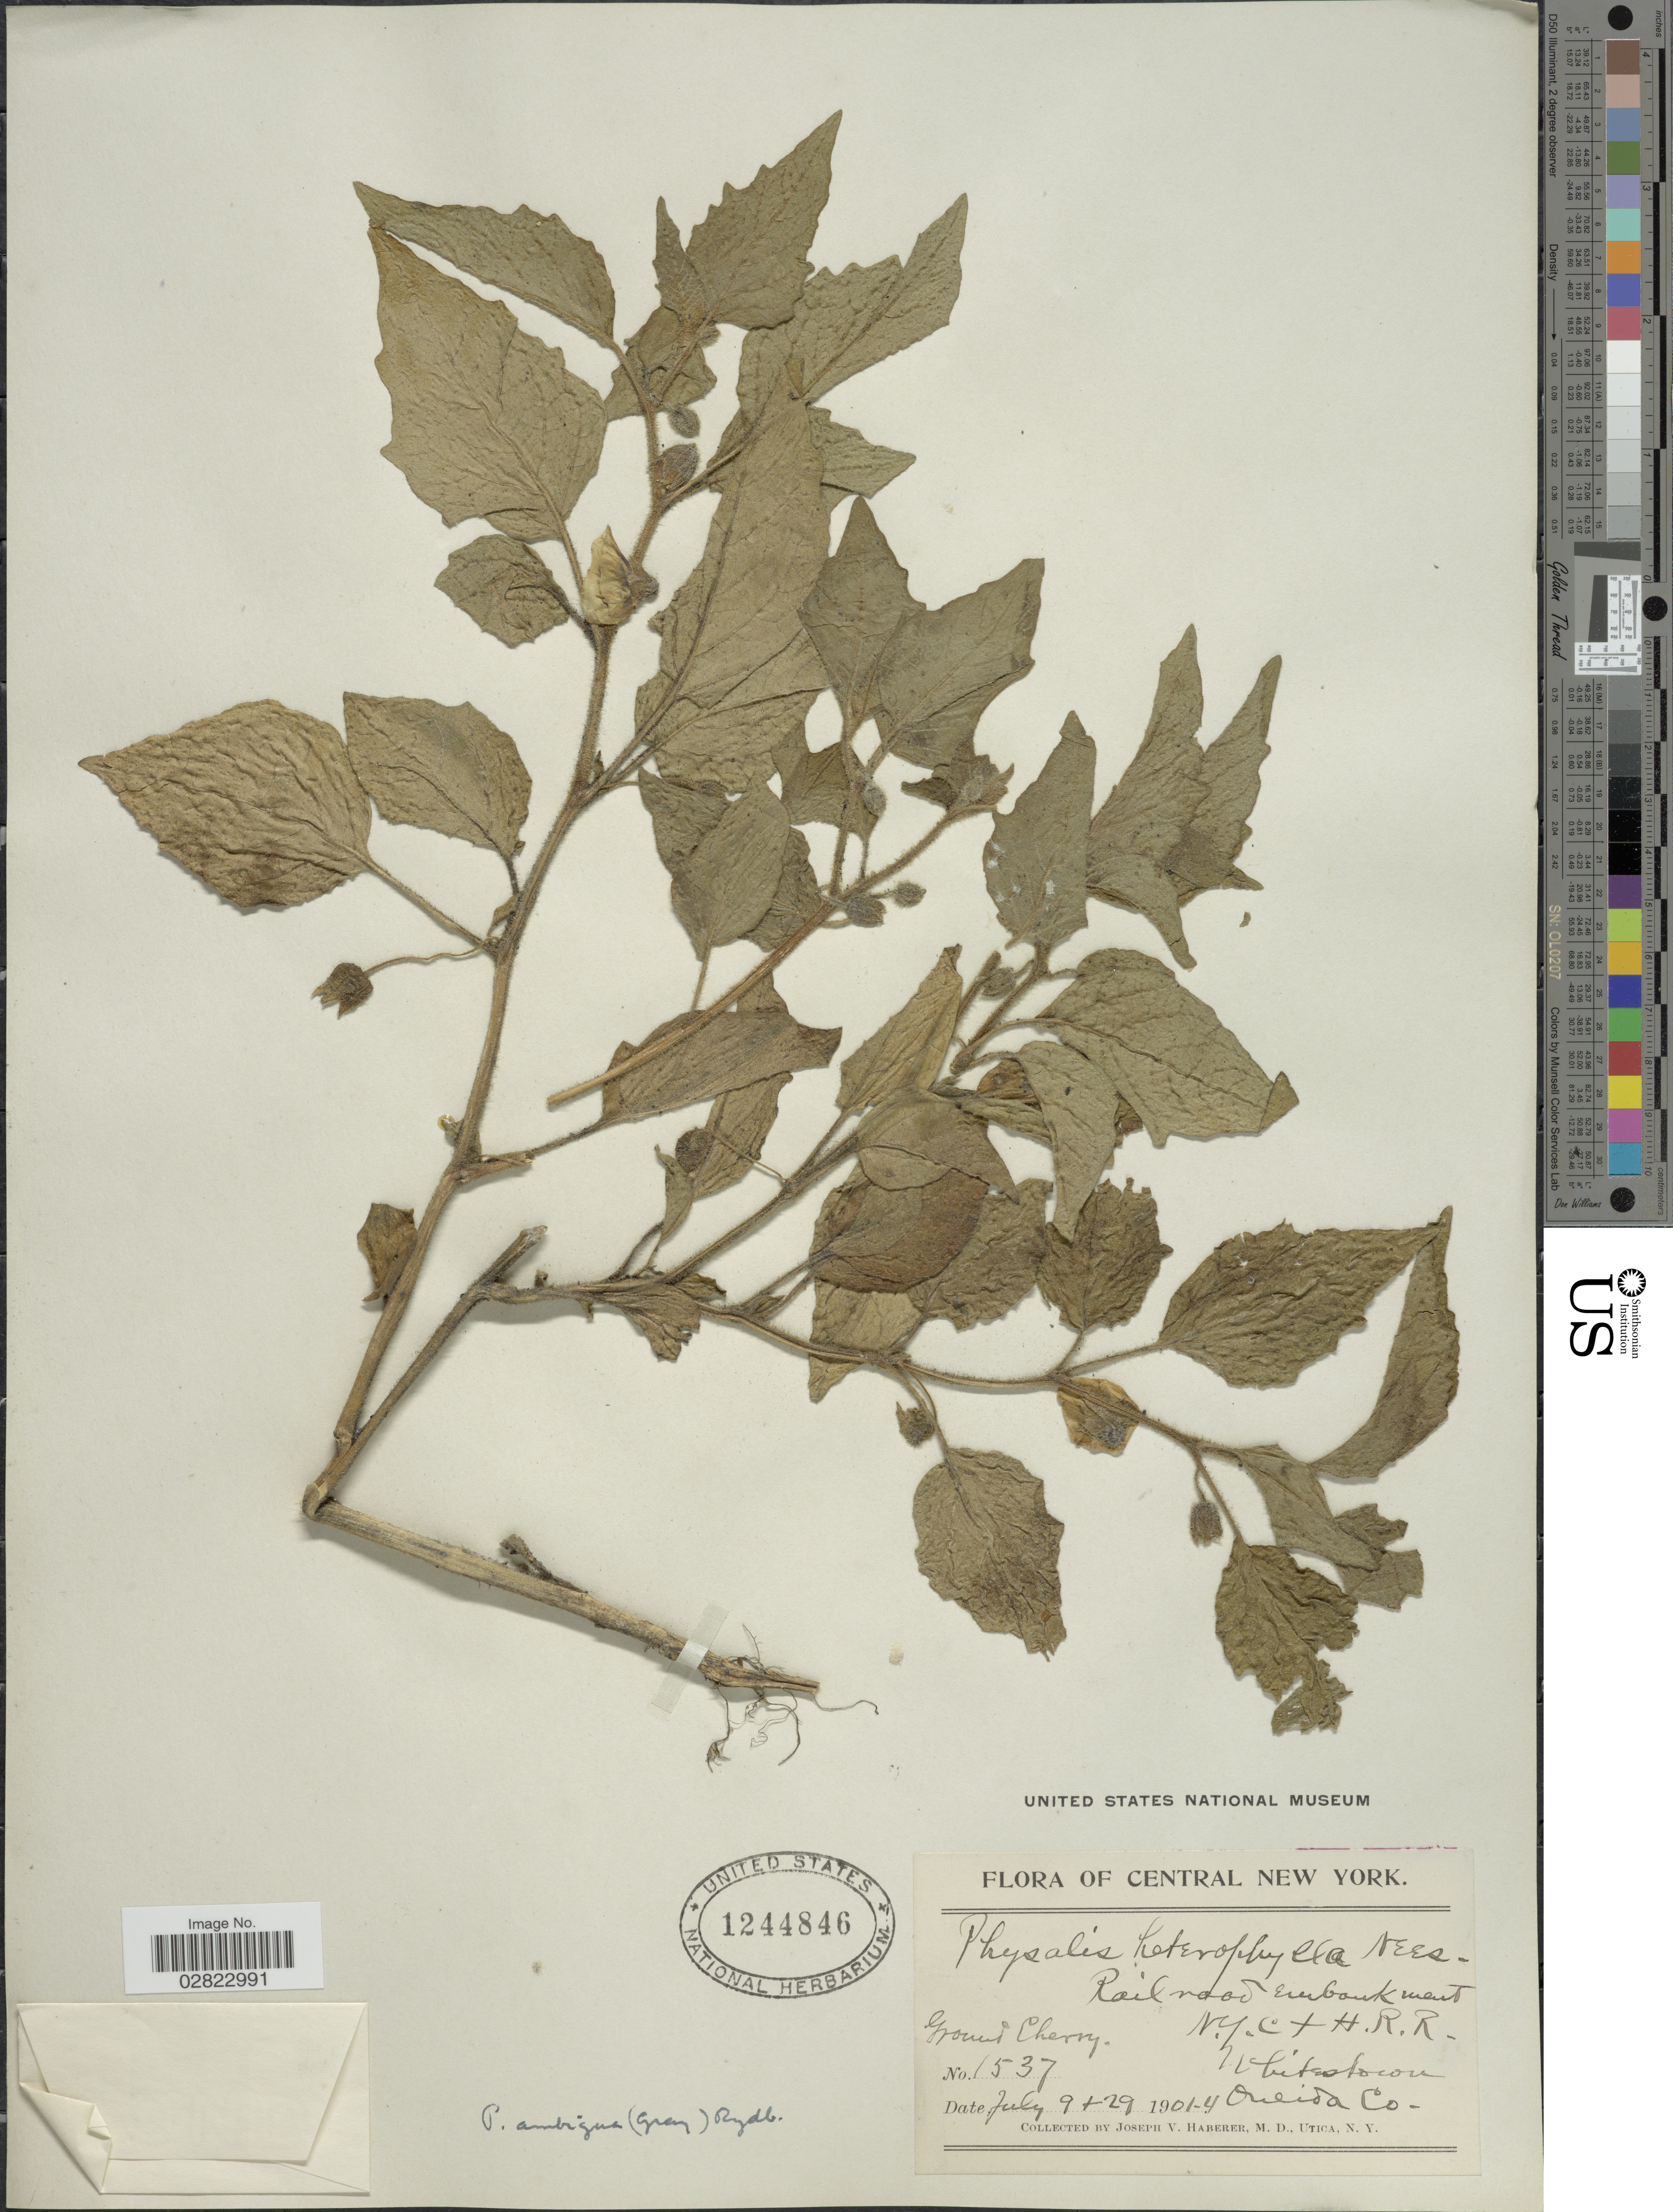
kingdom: Plantae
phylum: Tracheophyta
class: Magnoliopsida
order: Solanales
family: Solanaceae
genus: Physalis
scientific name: Physalis ambigua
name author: (A. Gray) Britton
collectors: J. Harberer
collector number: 1537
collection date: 1901-07-09/1904-07-29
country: United States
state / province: New York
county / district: Oneida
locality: Central New York. Rail road embankment N.Y.C + H.R.R, Ubitsotocon, Central New York. Railroad embankment N.Y.C. & H.R.R. Whitestown. Oneida Co.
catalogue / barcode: US 1244846